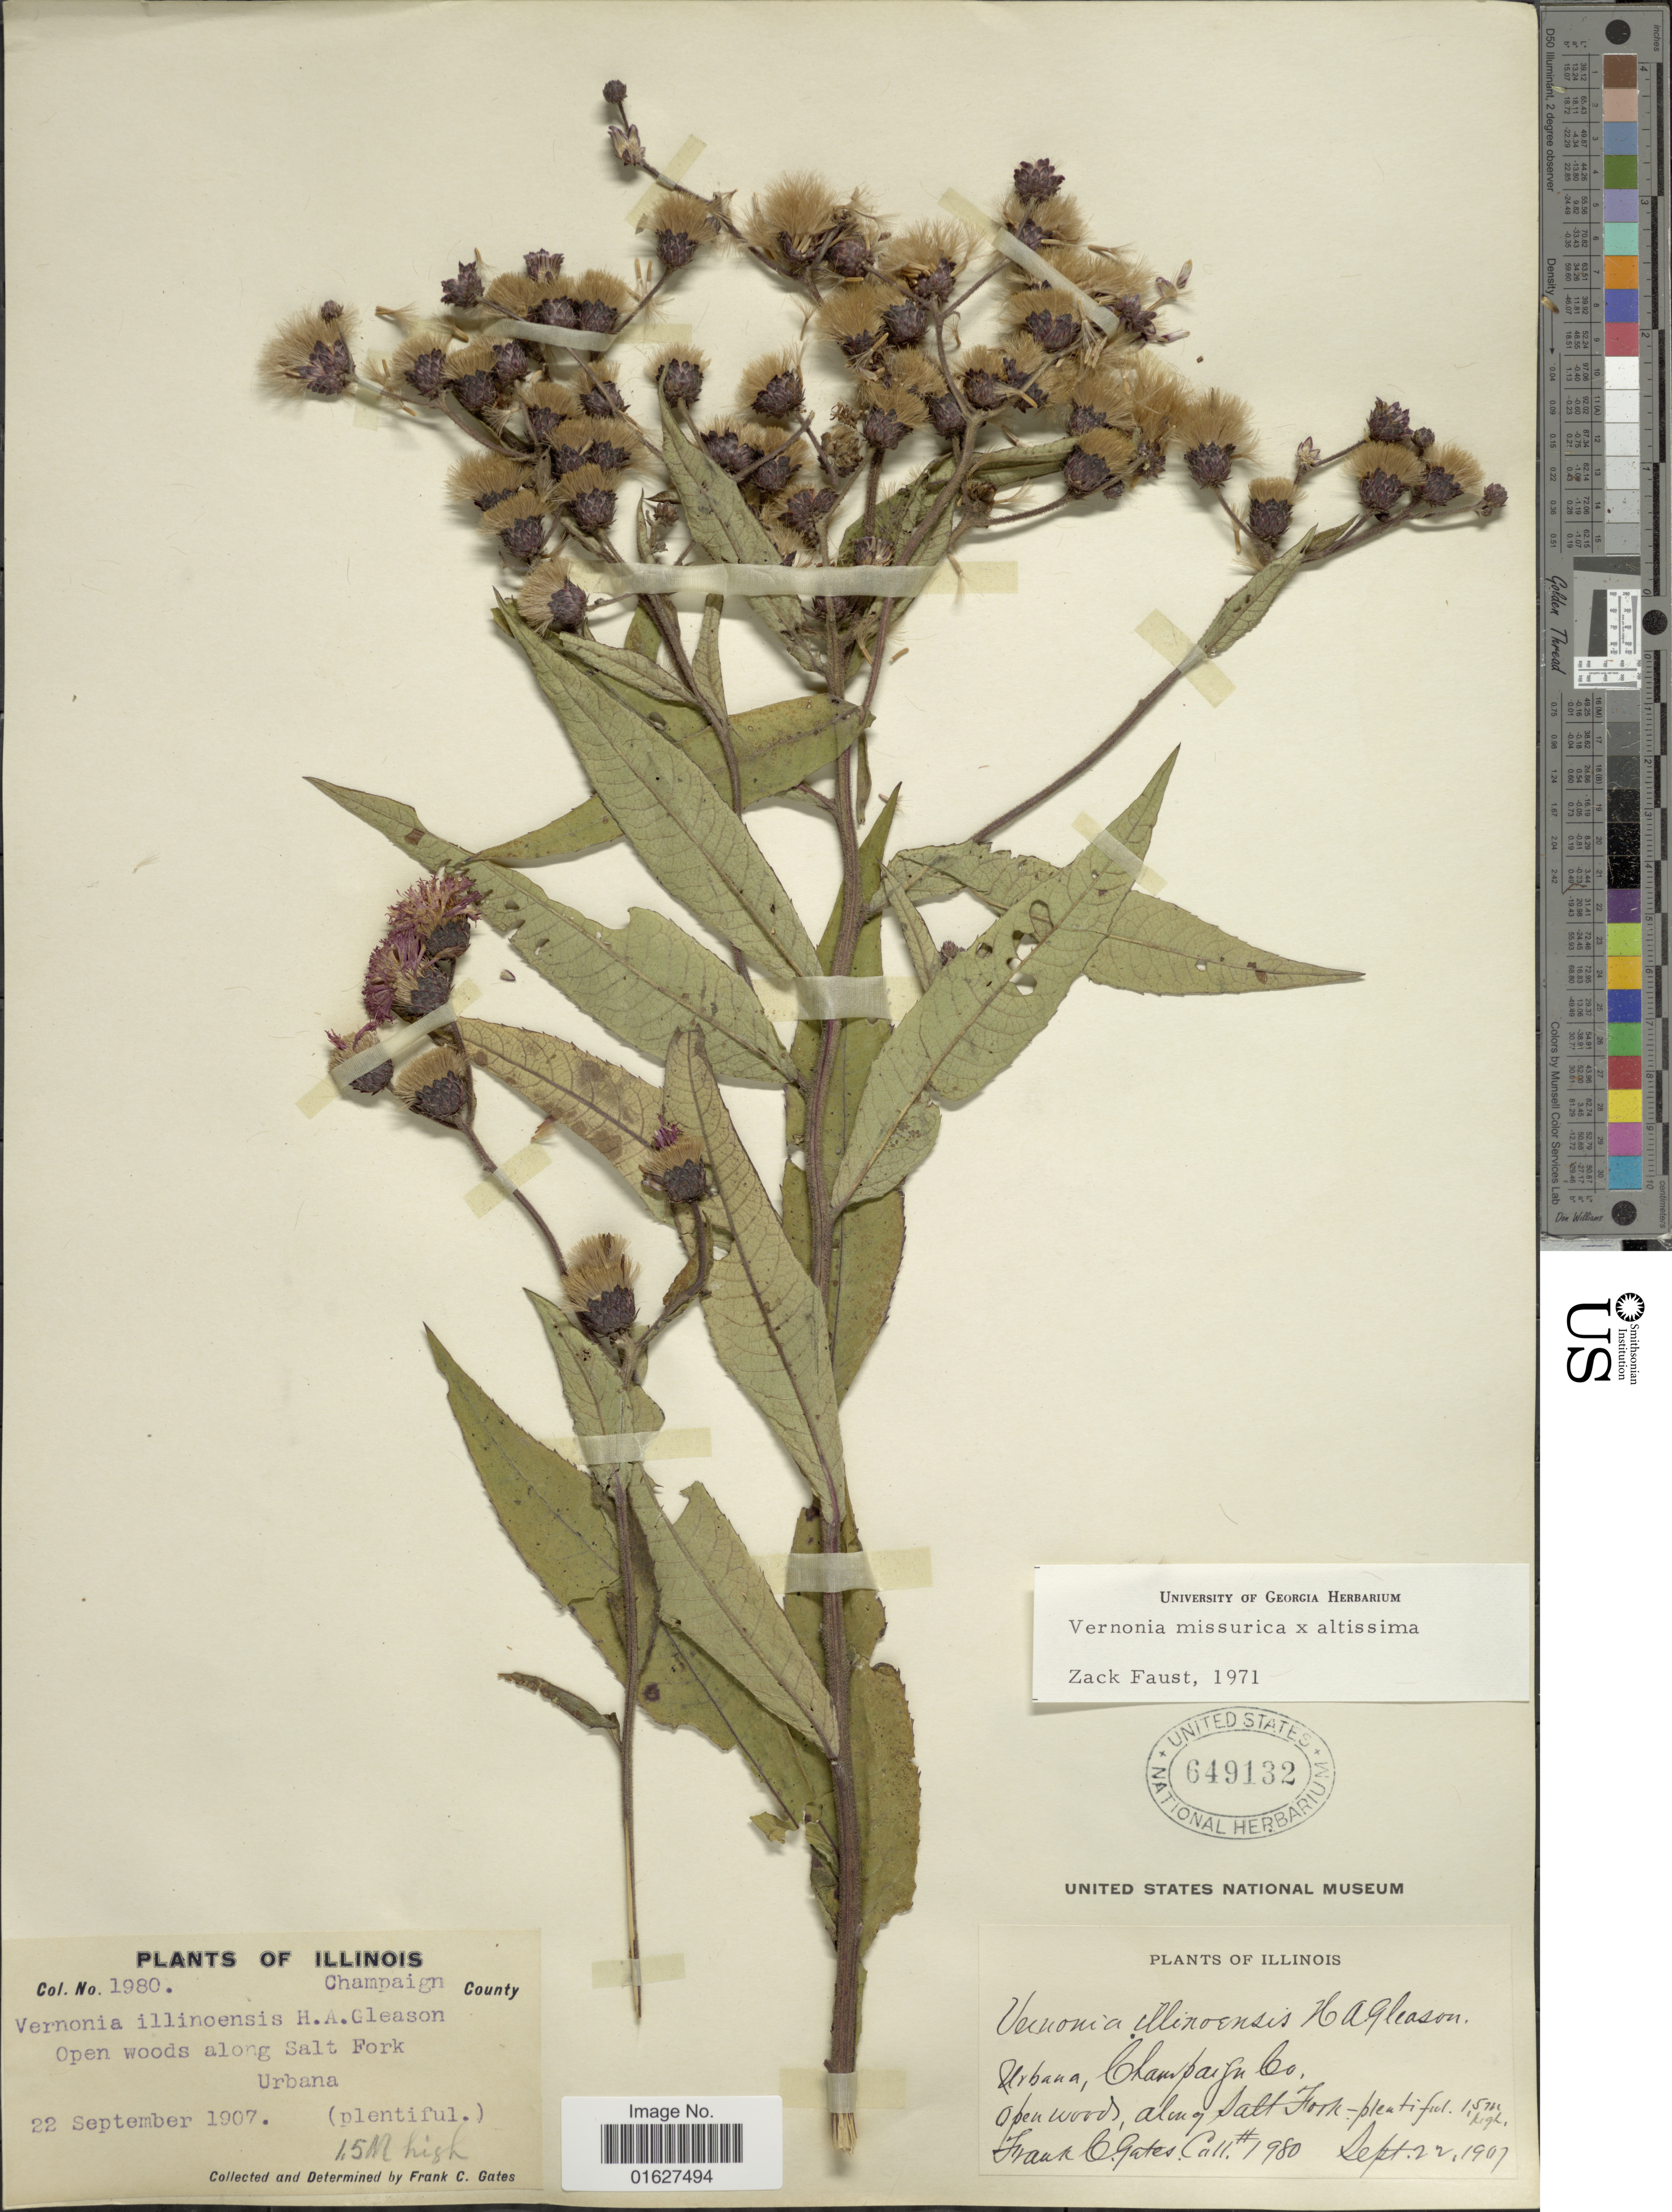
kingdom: Plantae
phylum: Tracheophyta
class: Magnoliopsida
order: Asterales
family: Asteraceae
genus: Vernonia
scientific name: Vernonia missurica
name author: Raf.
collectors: F. C. Gates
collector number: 1980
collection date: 1907-09-22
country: United States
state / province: Illinois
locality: Illinois. Urbana, Champaign Co. open woods, along Salt Fork-plentiful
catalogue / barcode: US 649132